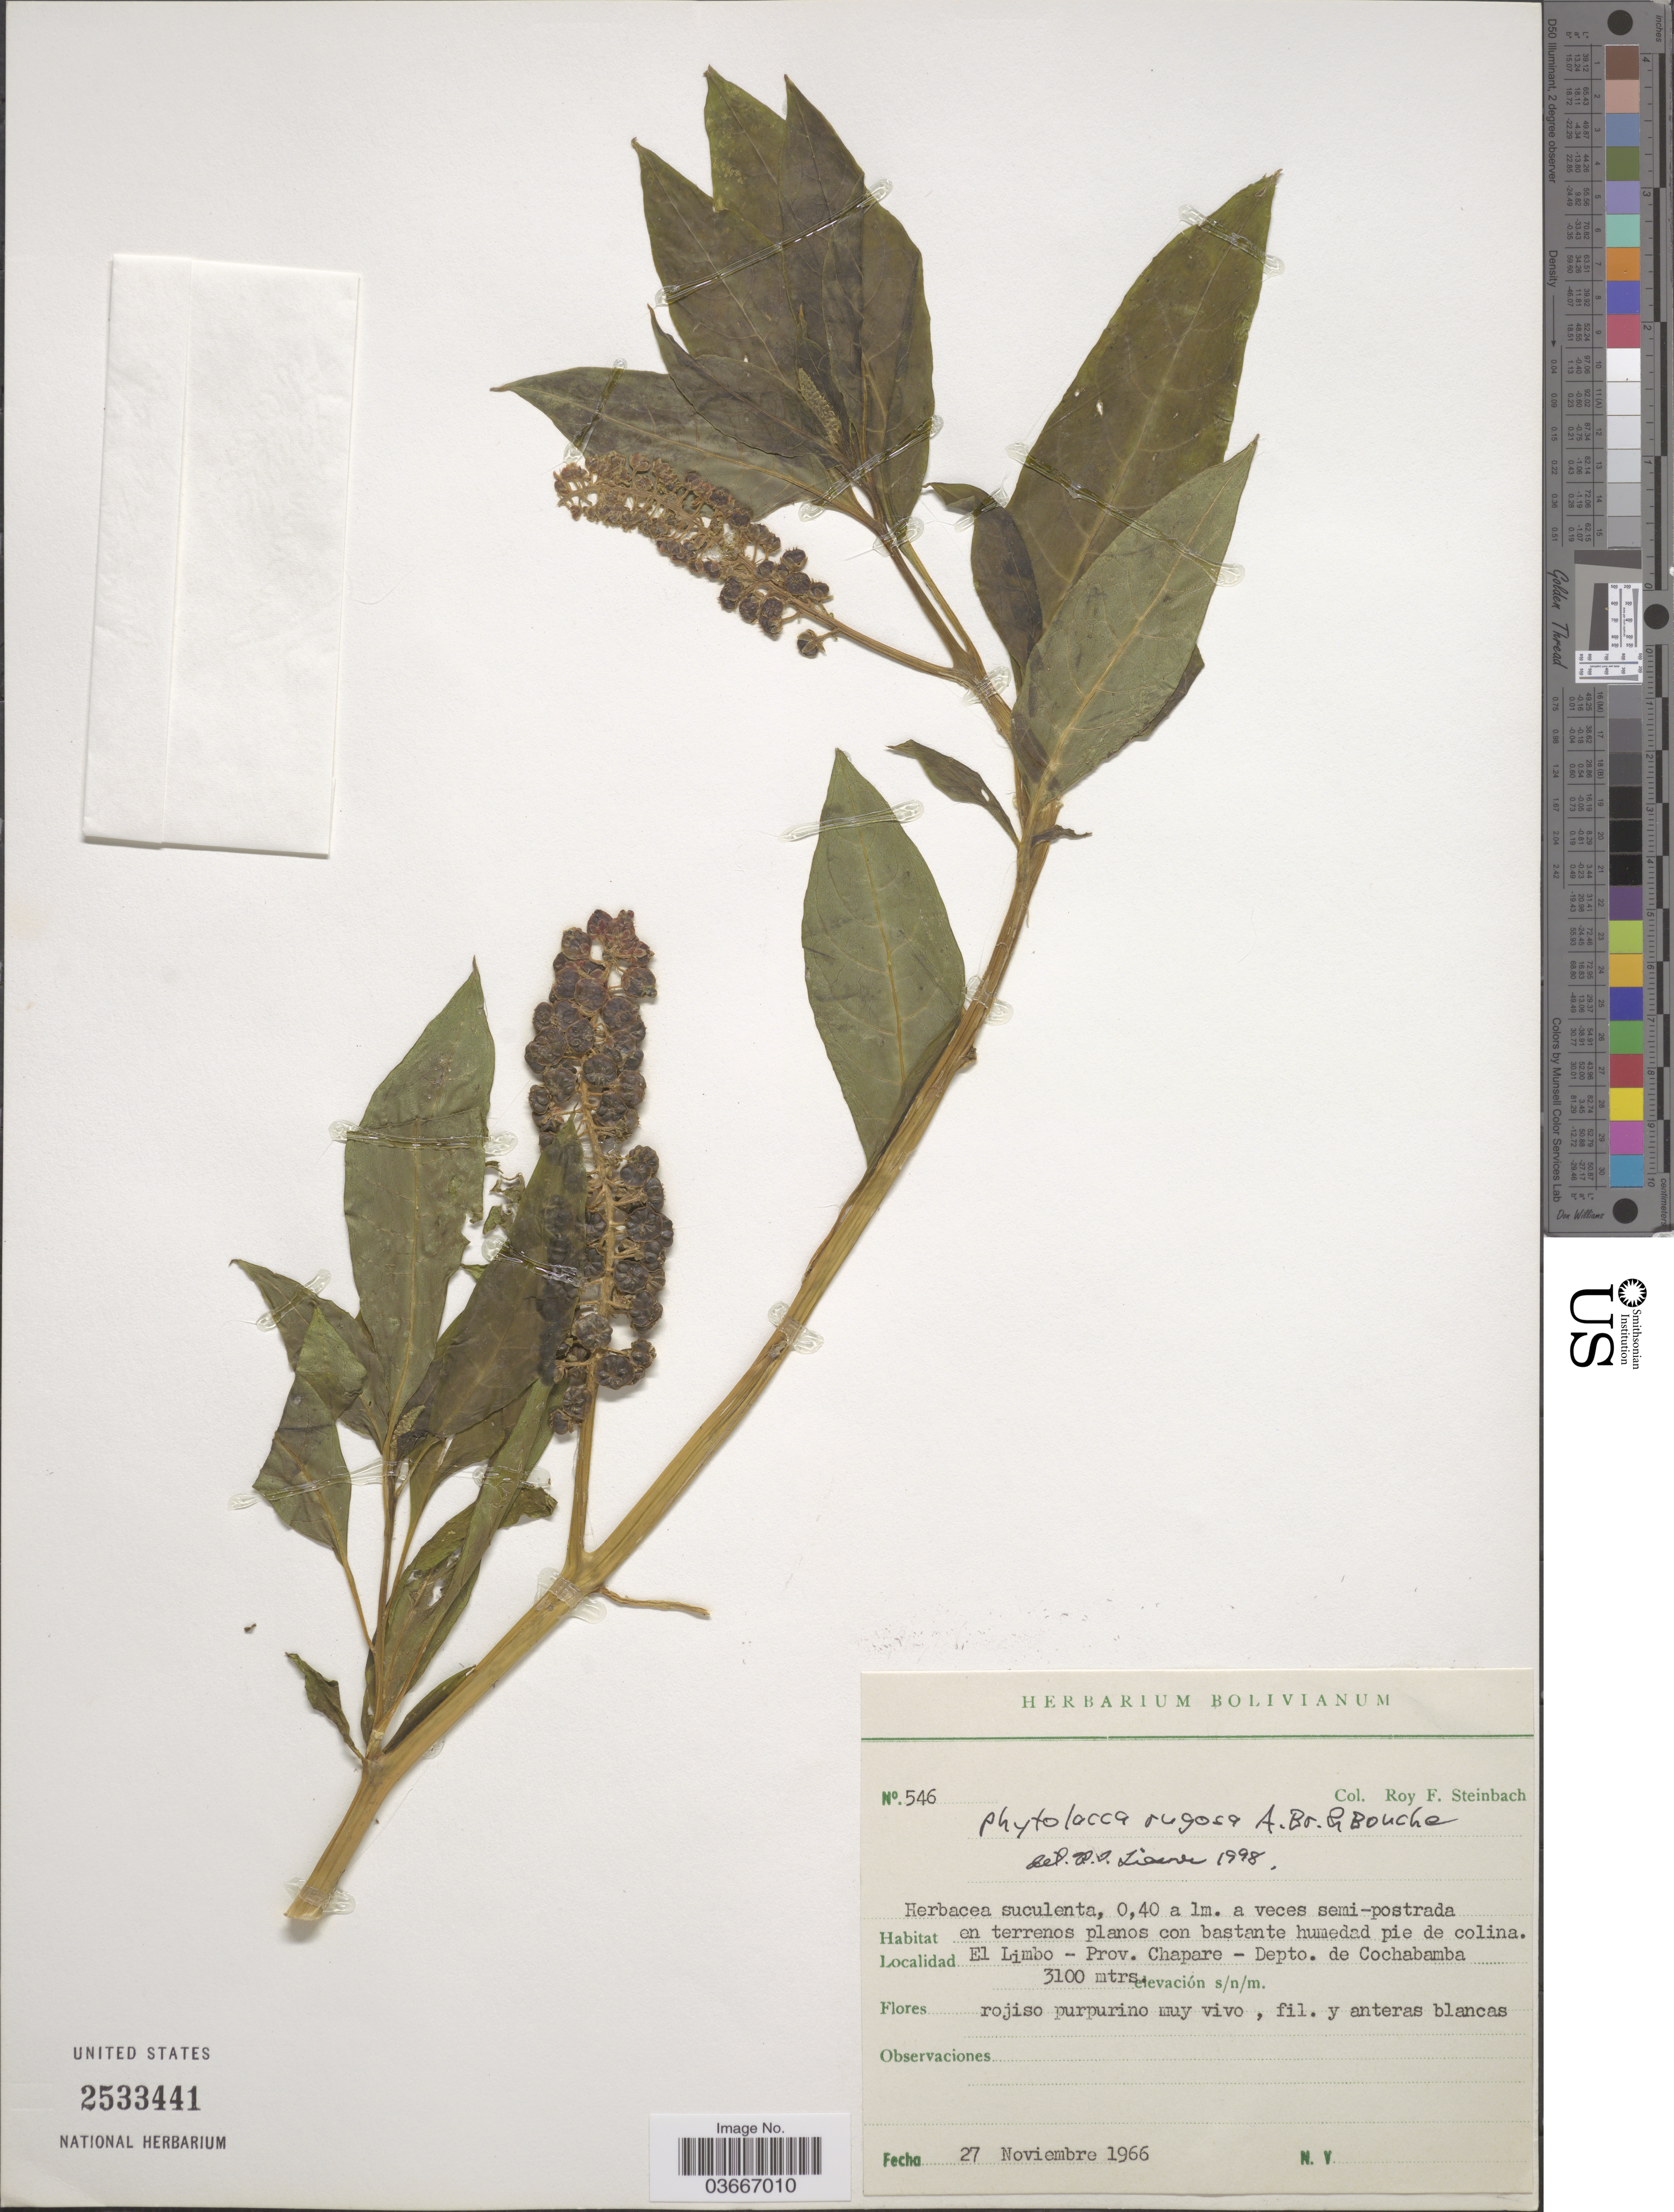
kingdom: Plantae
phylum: Tracheophyta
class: Magnoliopsida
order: Caryophyllales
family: Phytolaccaceae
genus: Phytolacca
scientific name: Phytolacca rugosa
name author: A. Braun & C.D. Bouché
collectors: R. F. Steinbach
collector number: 546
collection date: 1966-11-27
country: Bolivia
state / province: Cochabamba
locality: El Limbo - Prov. Chapare - Depto. de Cochabamba.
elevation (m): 3100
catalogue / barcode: US 2533441